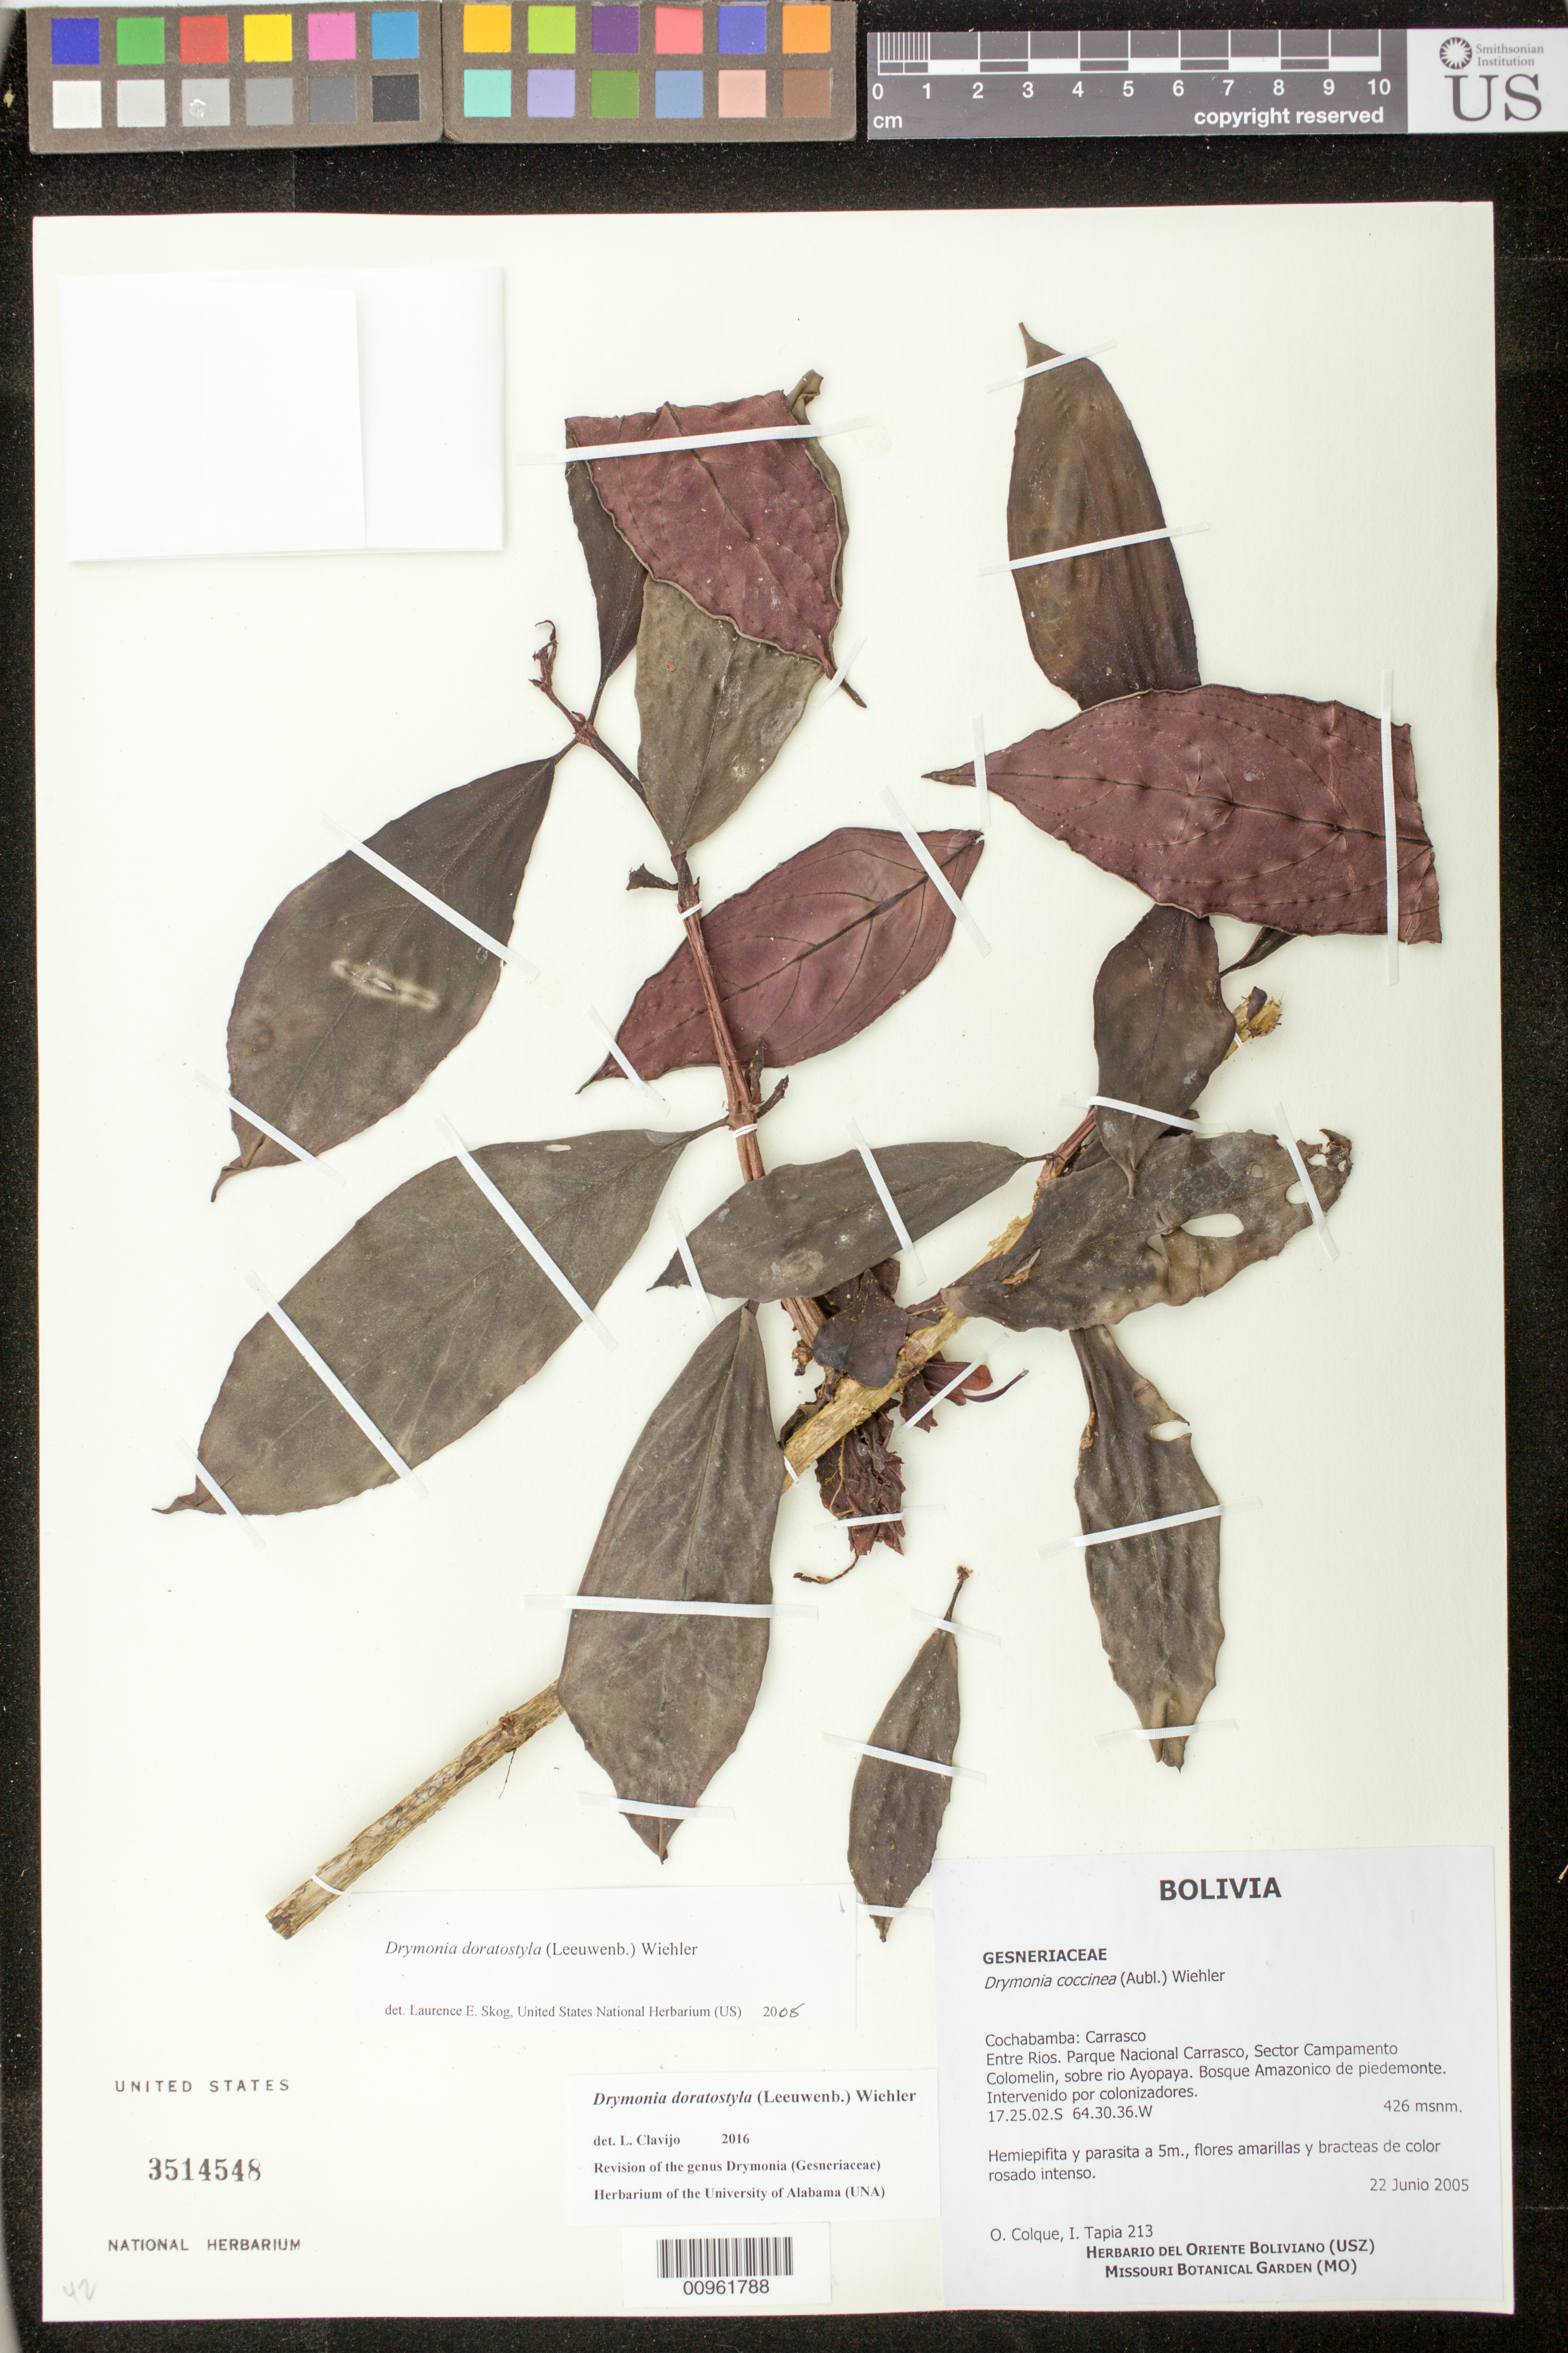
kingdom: Plantae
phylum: Tracheophyta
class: Magnoliopsida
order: Lamiales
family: Gesneriaceae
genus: Drymonia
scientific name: Drymonia doratostyla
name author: (Leeuwenb.) Wiehler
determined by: Skog, Laurence E.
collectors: O. Colque & I. Tapia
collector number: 213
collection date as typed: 22 Jun 2005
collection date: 2005-06-22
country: Bolivia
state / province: Cochabamba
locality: Cochabamba: Carrasco. Entre Rios. Parque Nacional Carrasco, Sector Campamento Colomelin, sobre rio Ayopaya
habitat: Bosque Amazonico de piedemonte. Intervenido por colonizadores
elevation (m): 426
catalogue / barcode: US 3514548